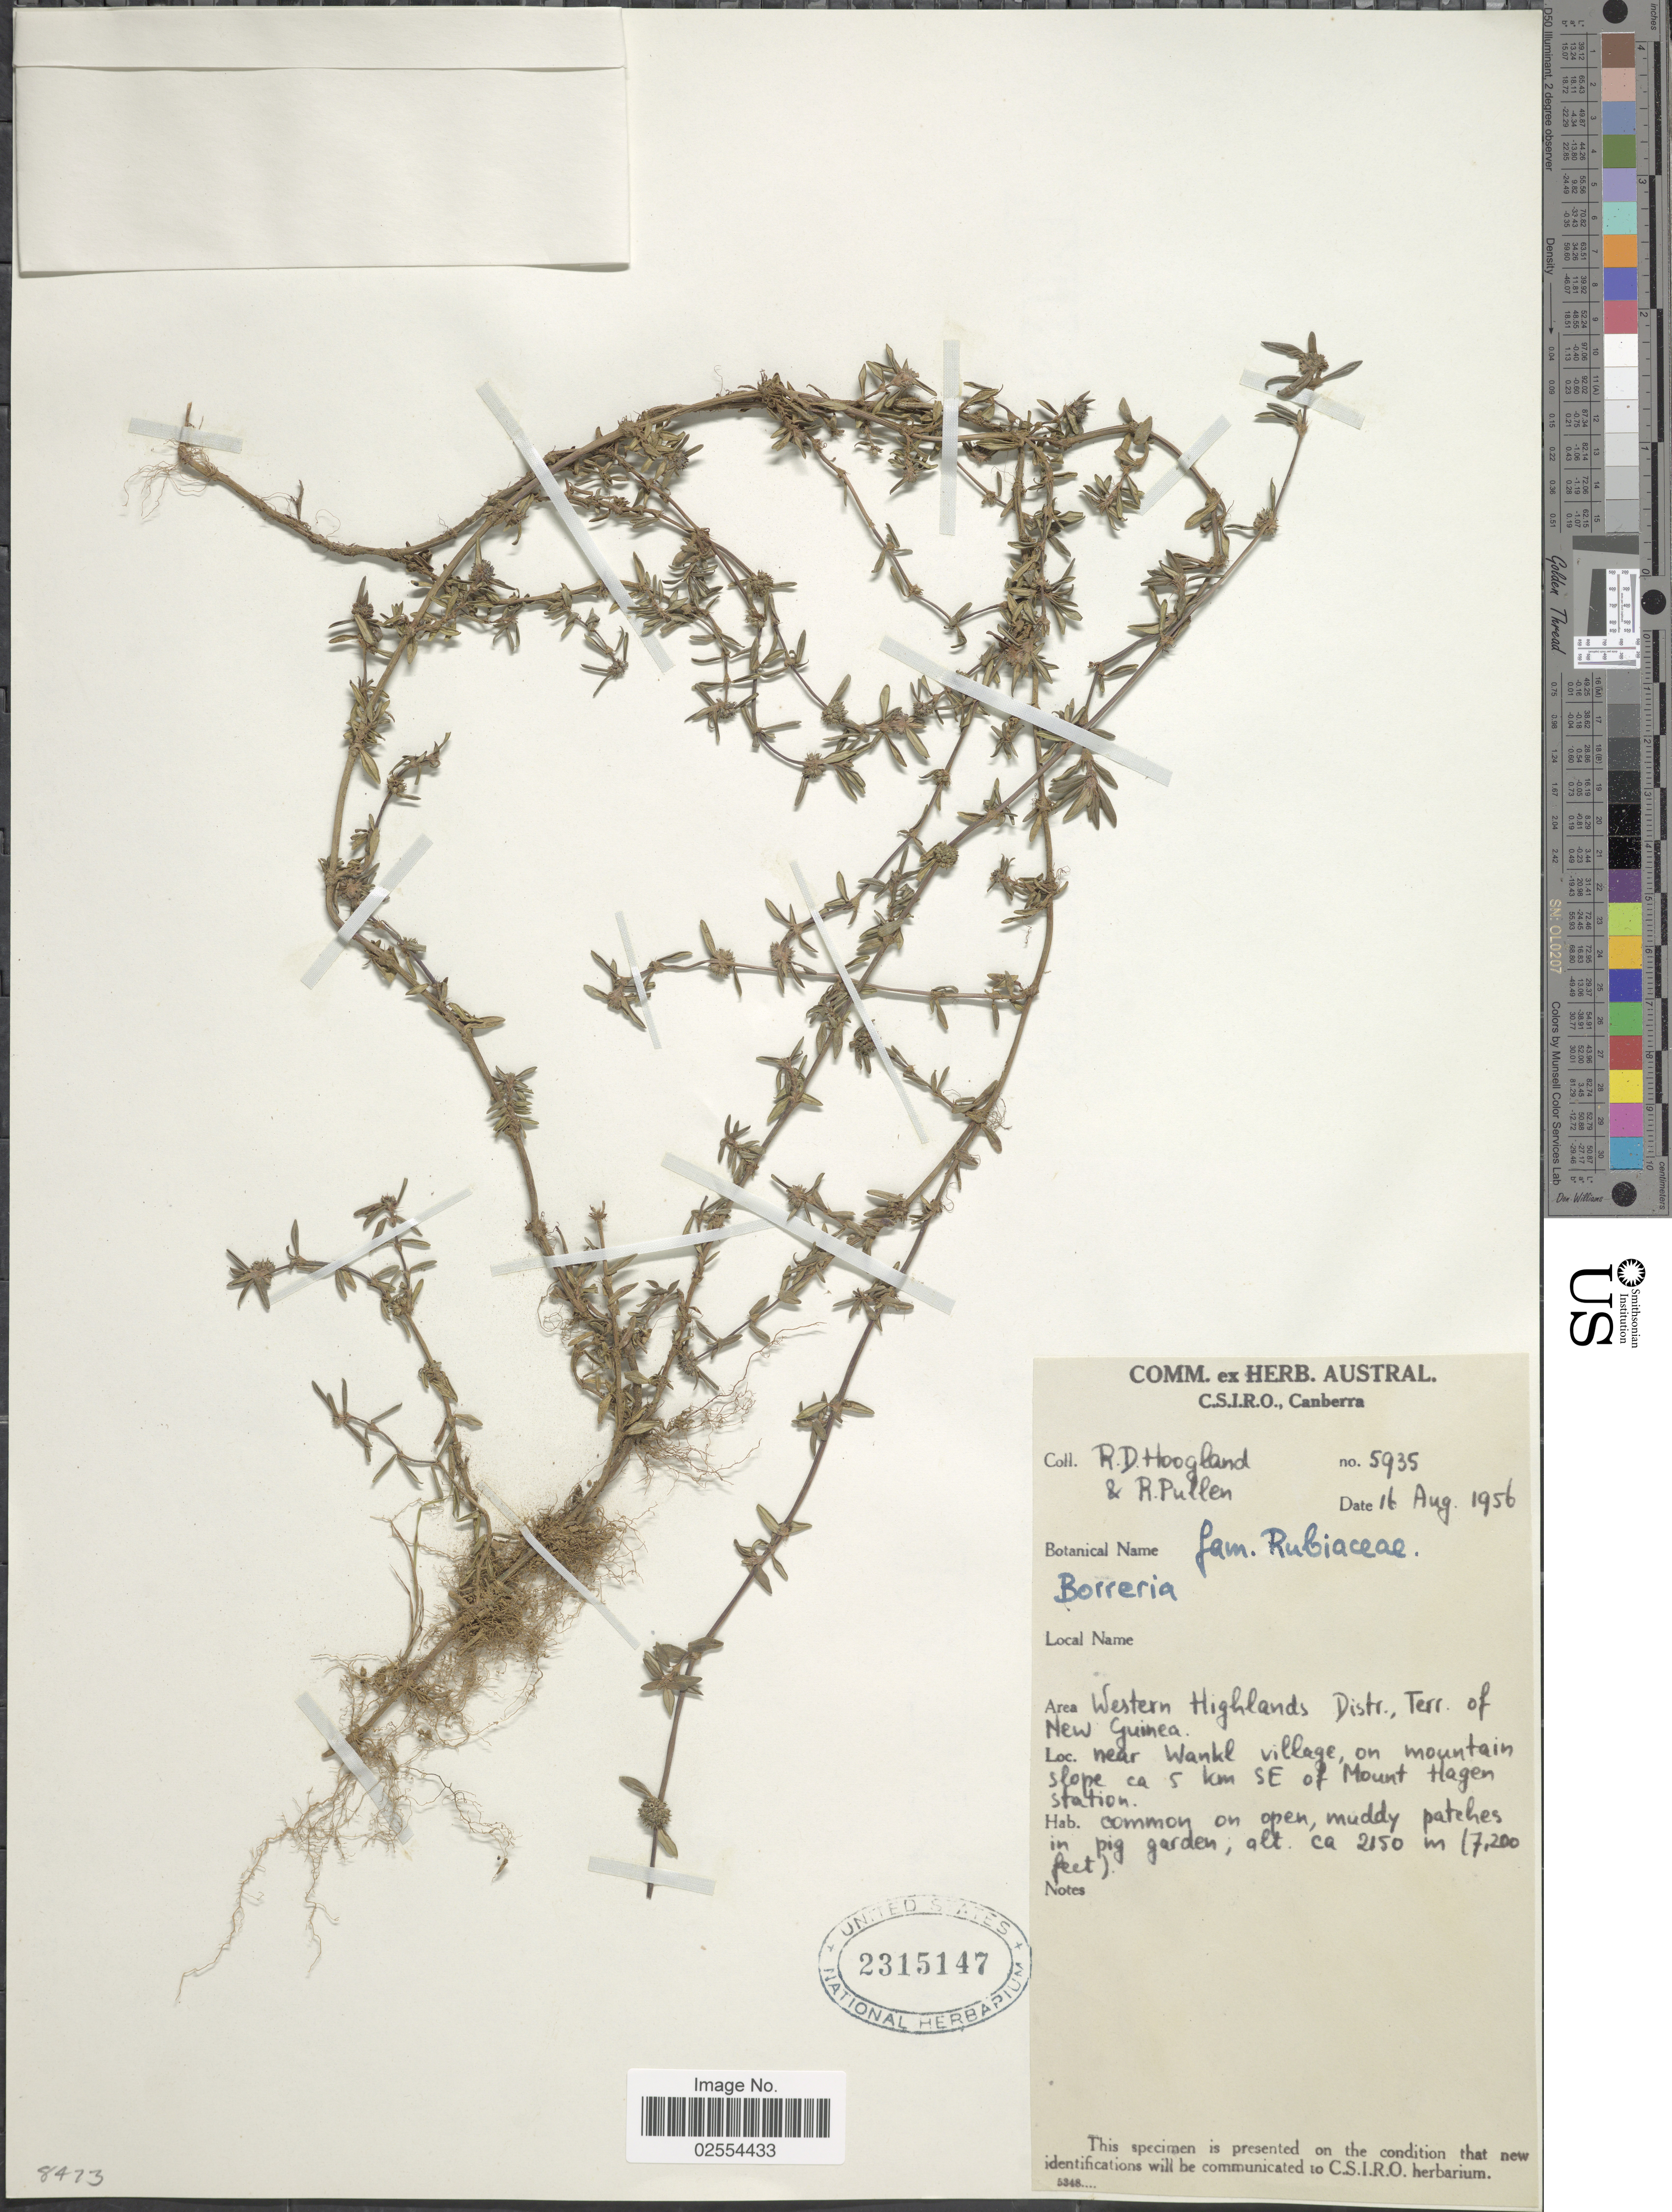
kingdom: Plantae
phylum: Tracheophyta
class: Magnoliopsida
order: Gentianales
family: Rubiaceae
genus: Spermacoce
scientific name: Spermacoce sp.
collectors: R. D. Hoogland & R. Pullen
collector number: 5935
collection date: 1956-08-16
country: Papua New Guinea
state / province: Western Highlands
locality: Terr. of New Guinea, near Wankl village, on mountain slope ca 5 km SE of Mount Hagen Station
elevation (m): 655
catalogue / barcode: US 2315147